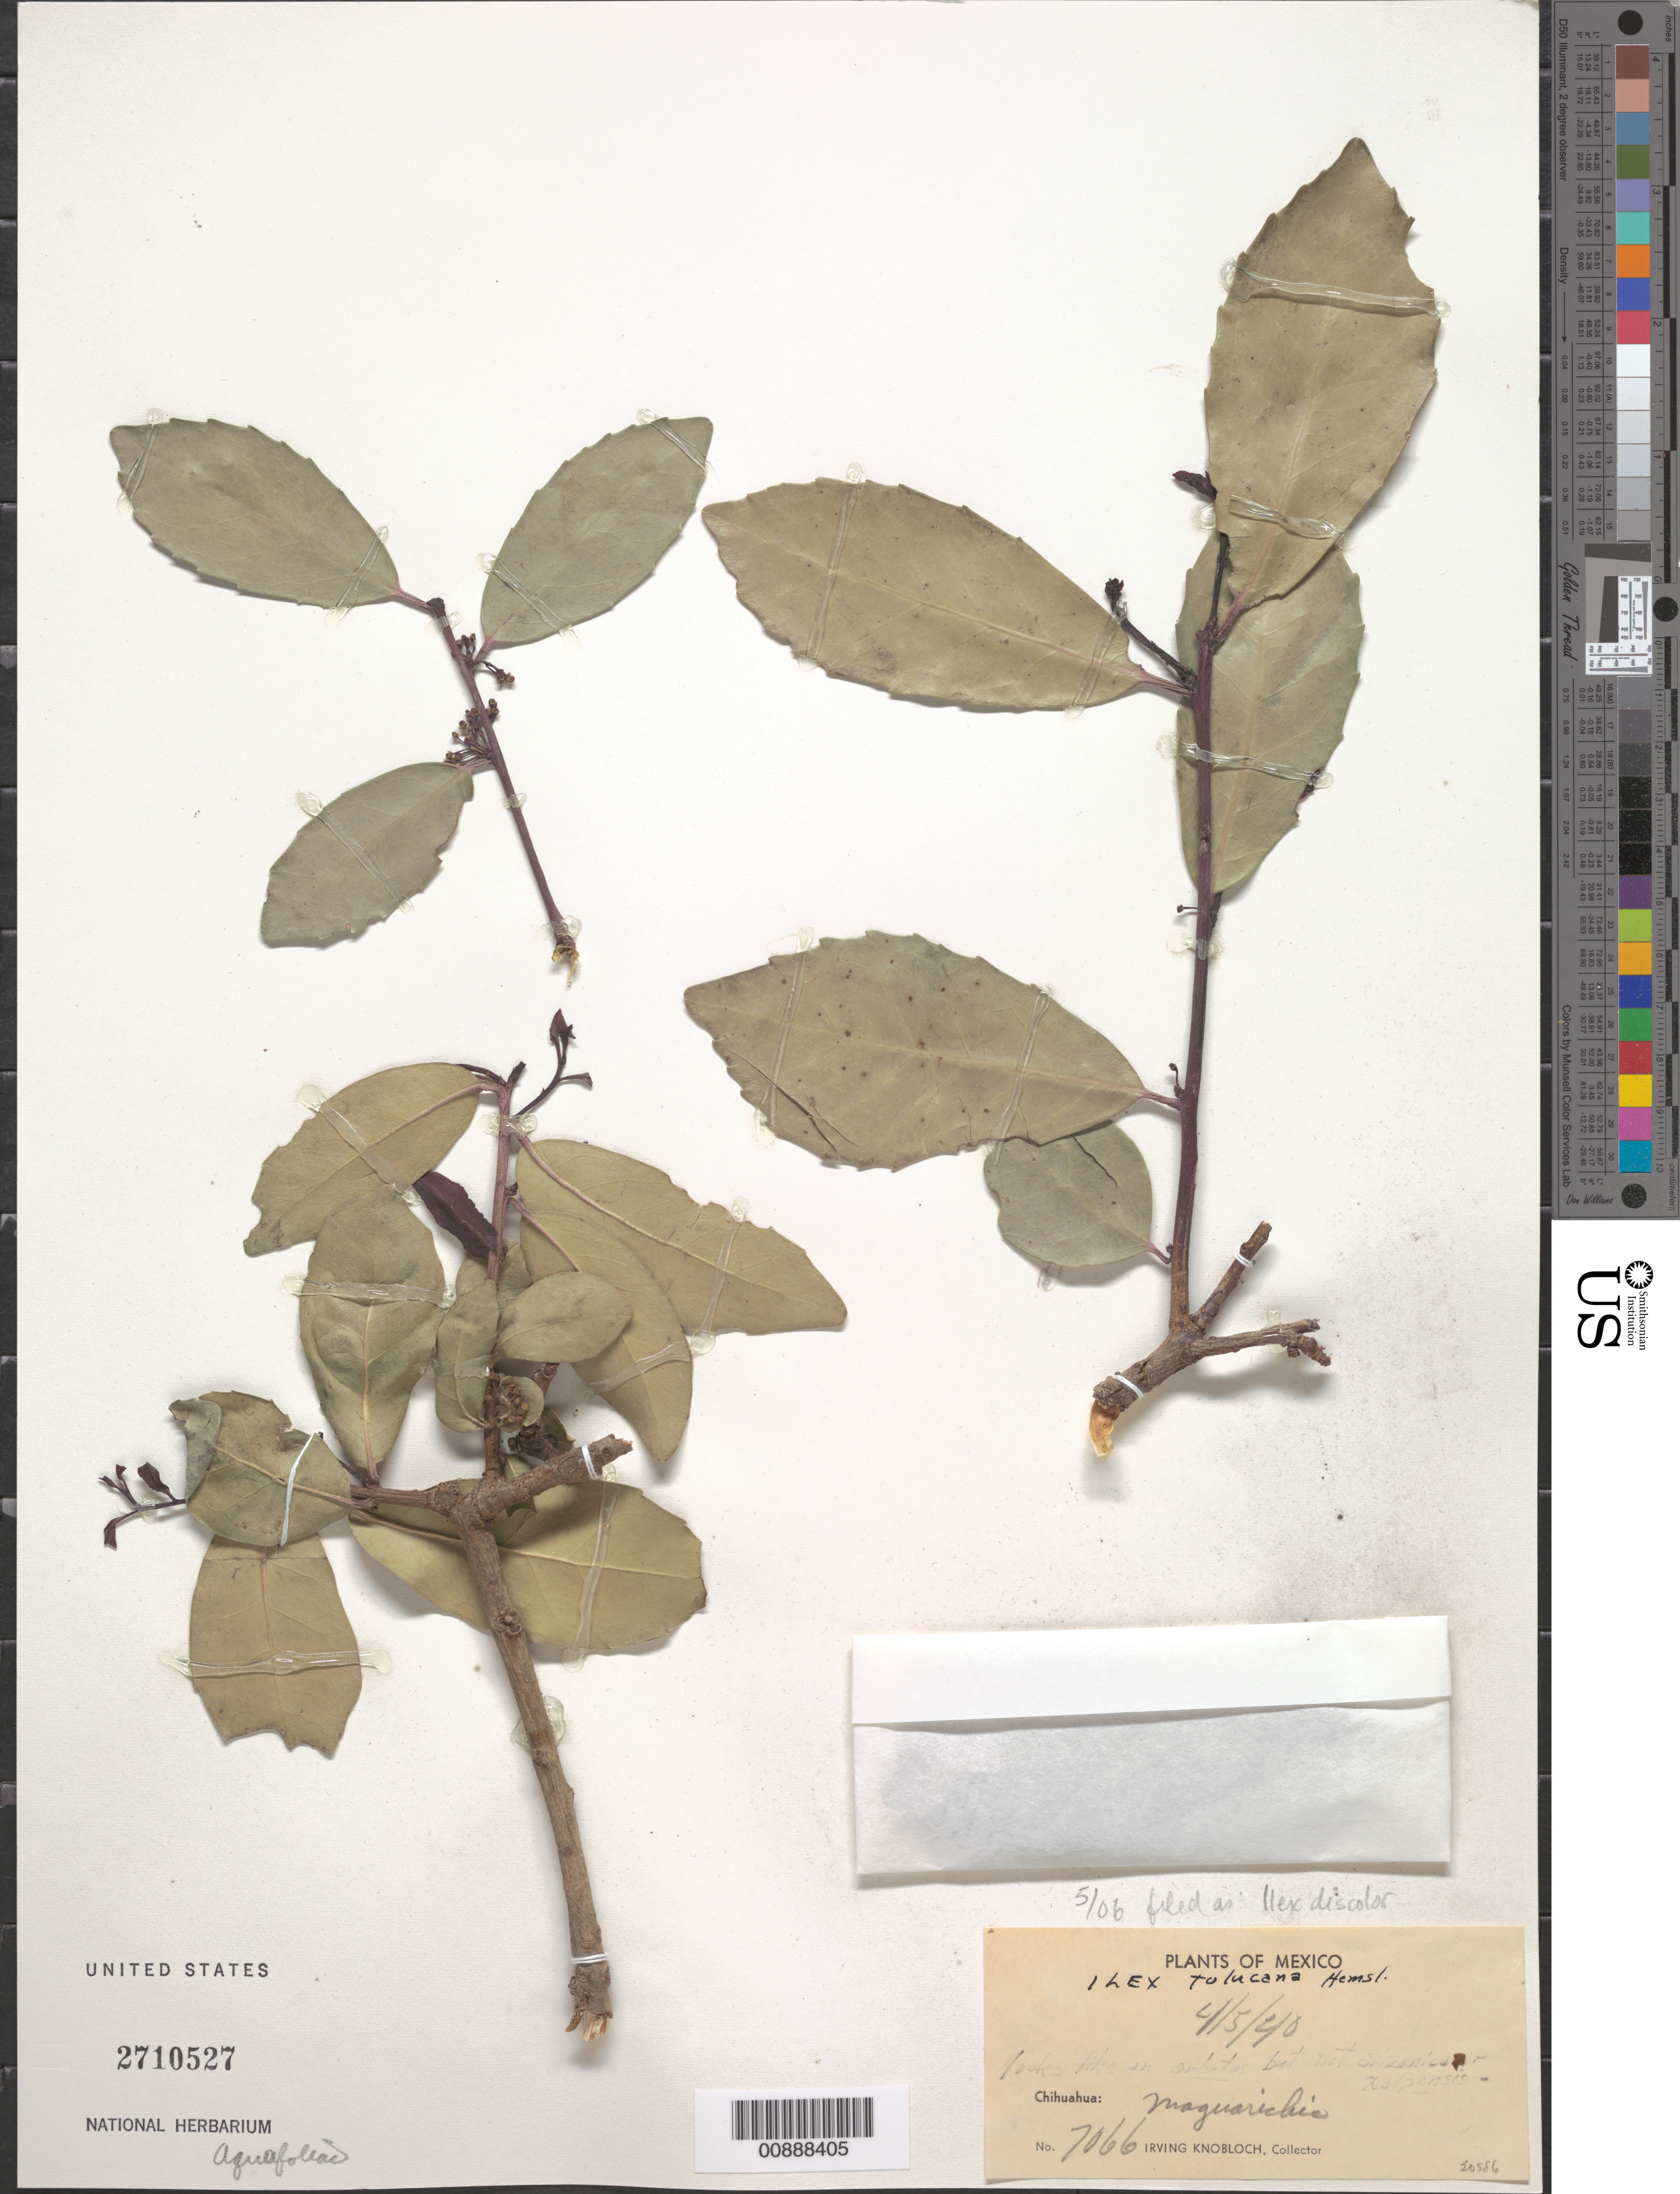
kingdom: Plantae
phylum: Tracheophyta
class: Magnoliopsida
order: Aquifoliales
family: Aquifoliaceae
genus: Ilex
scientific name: Ilex discolor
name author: Hemsl.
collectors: I. W. Knobloch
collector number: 7066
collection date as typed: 05 Apr 1940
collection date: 1940-04-05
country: Mexico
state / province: Chihuahua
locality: Maguarichic, Chihuahua.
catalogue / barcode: US 2710527